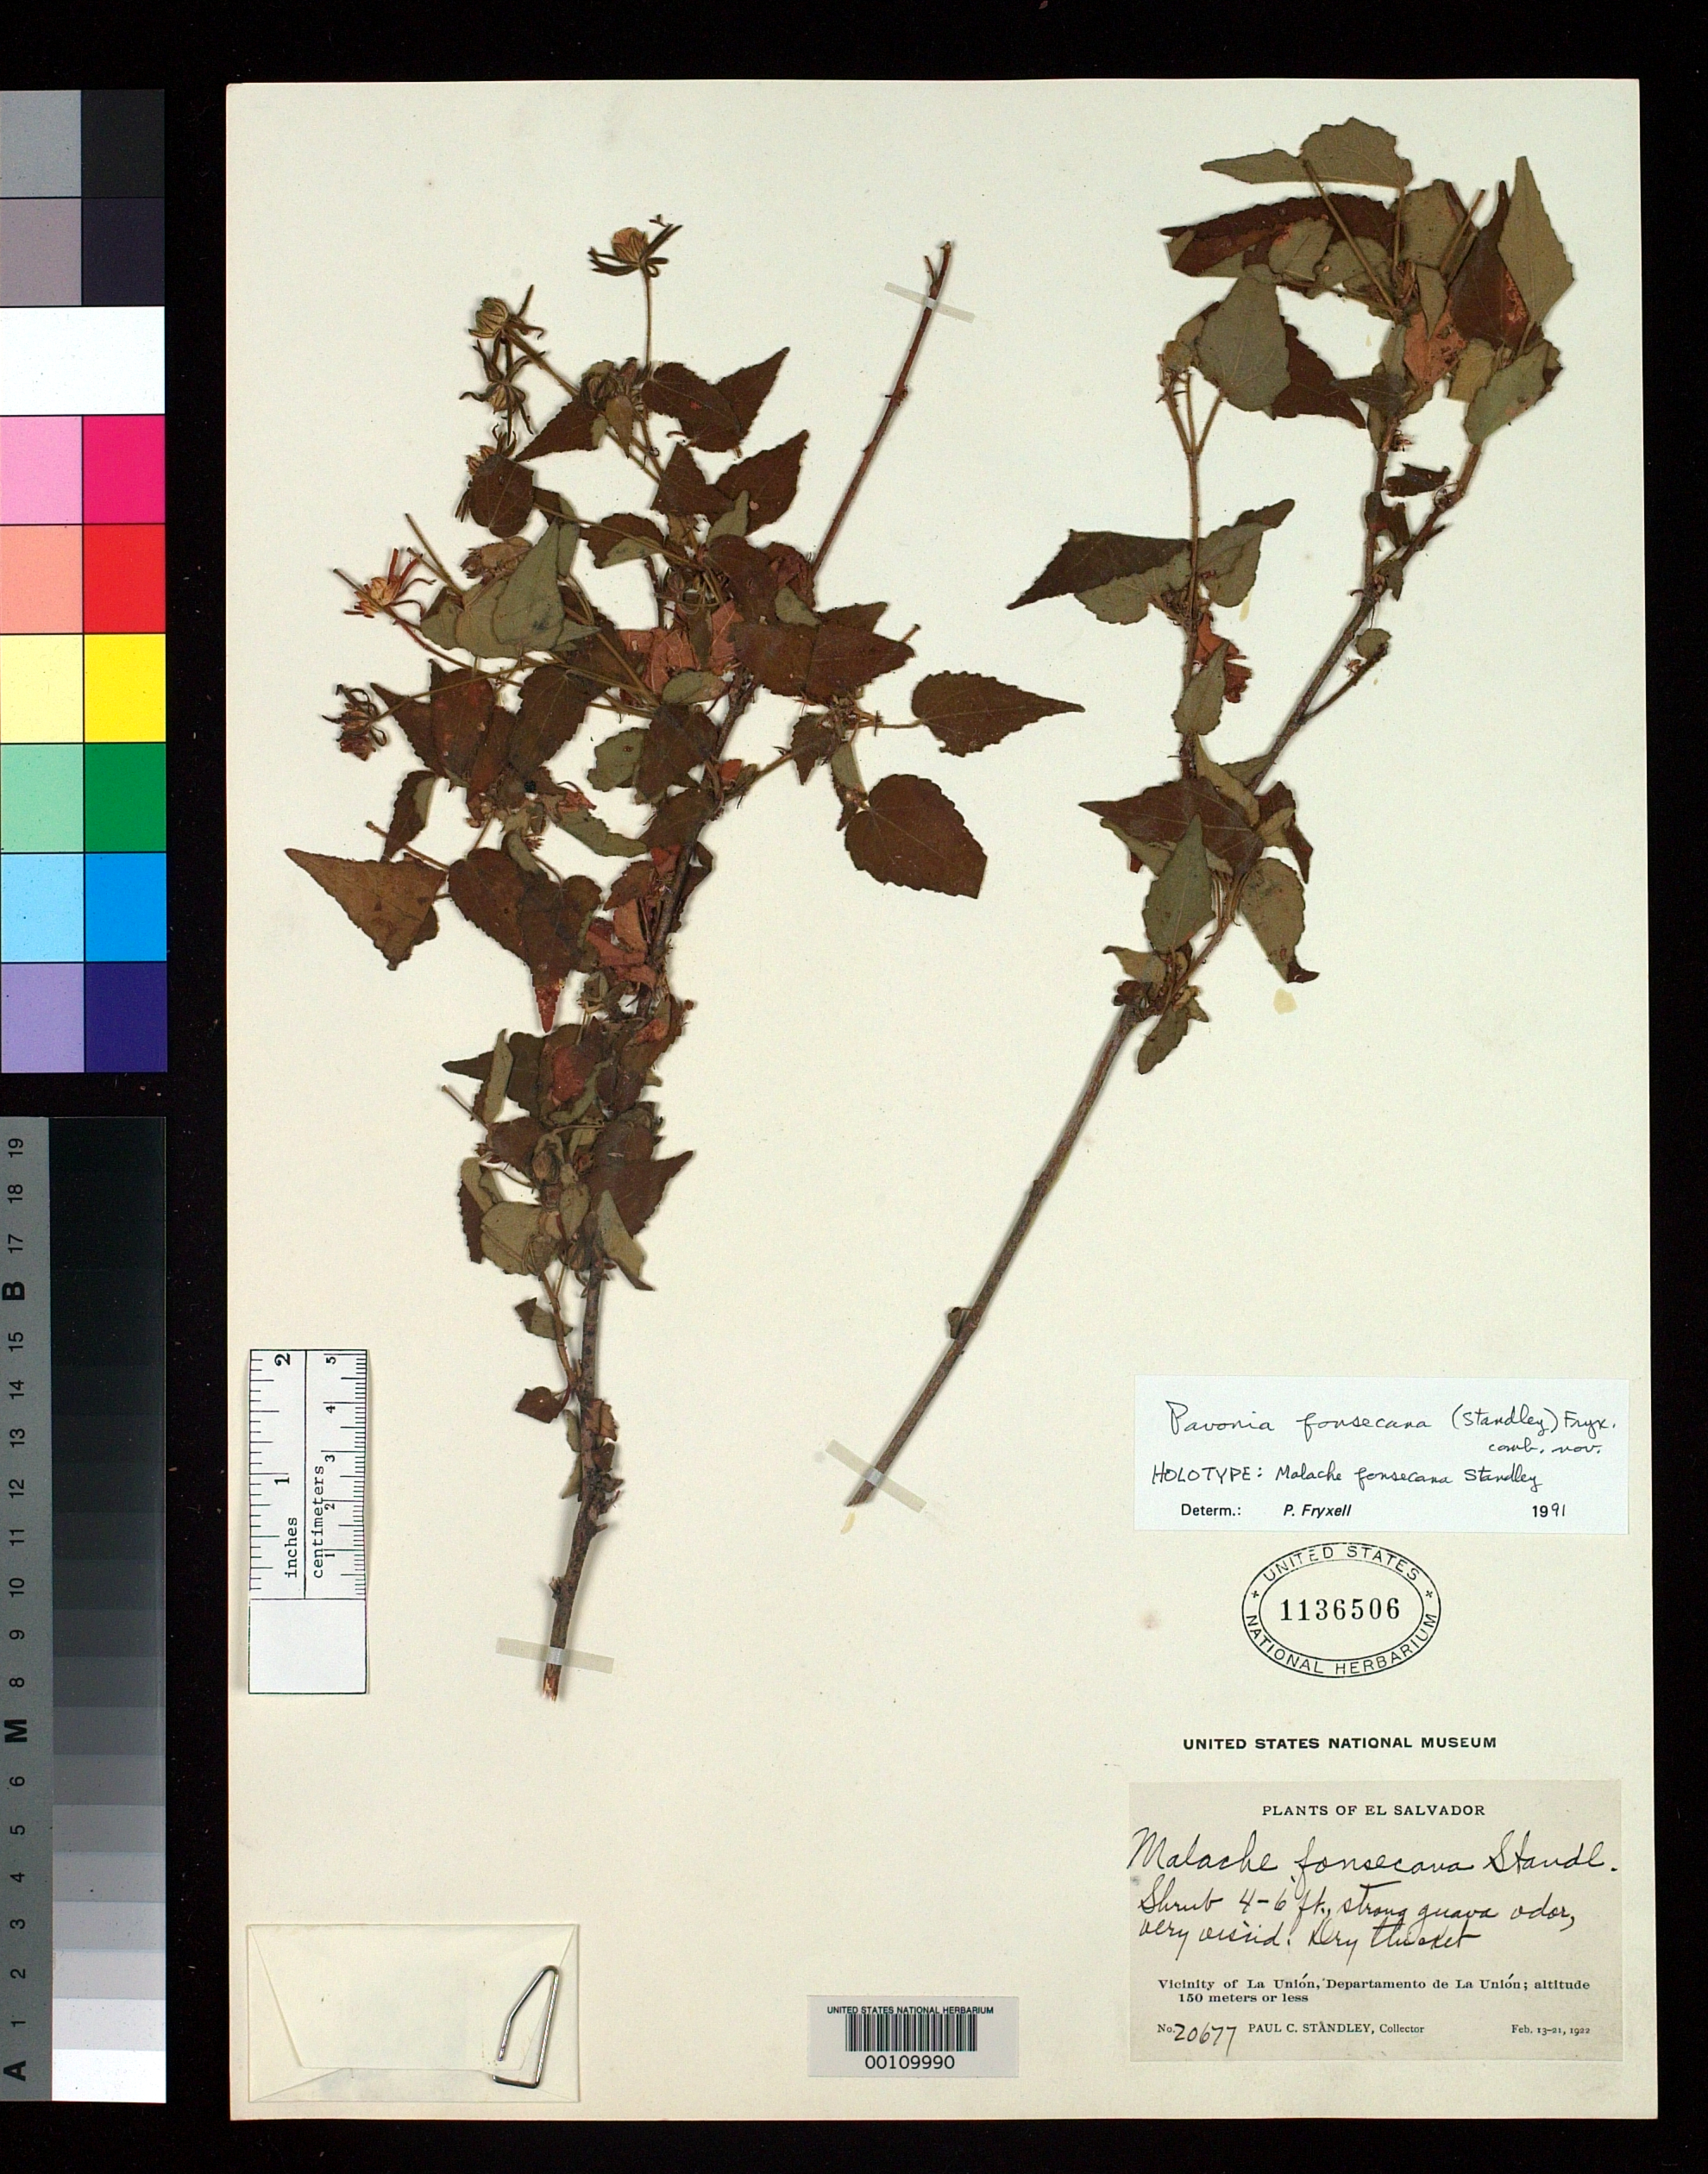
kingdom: Plantae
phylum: Tracheophyta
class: Magnoliopsida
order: Malvales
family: Malvaceae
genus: Malache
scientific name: Malache fonsecana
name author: Standl.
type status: Holotype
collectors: P. C. Standley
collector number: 20677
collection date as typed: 13 Feb 1922 to 21 Feb 1922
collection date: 1922-02-13/1922-02-21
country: El Salvador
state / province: La Unión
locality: Vicinity of La Union.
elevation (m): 150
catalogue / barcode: US 1136506